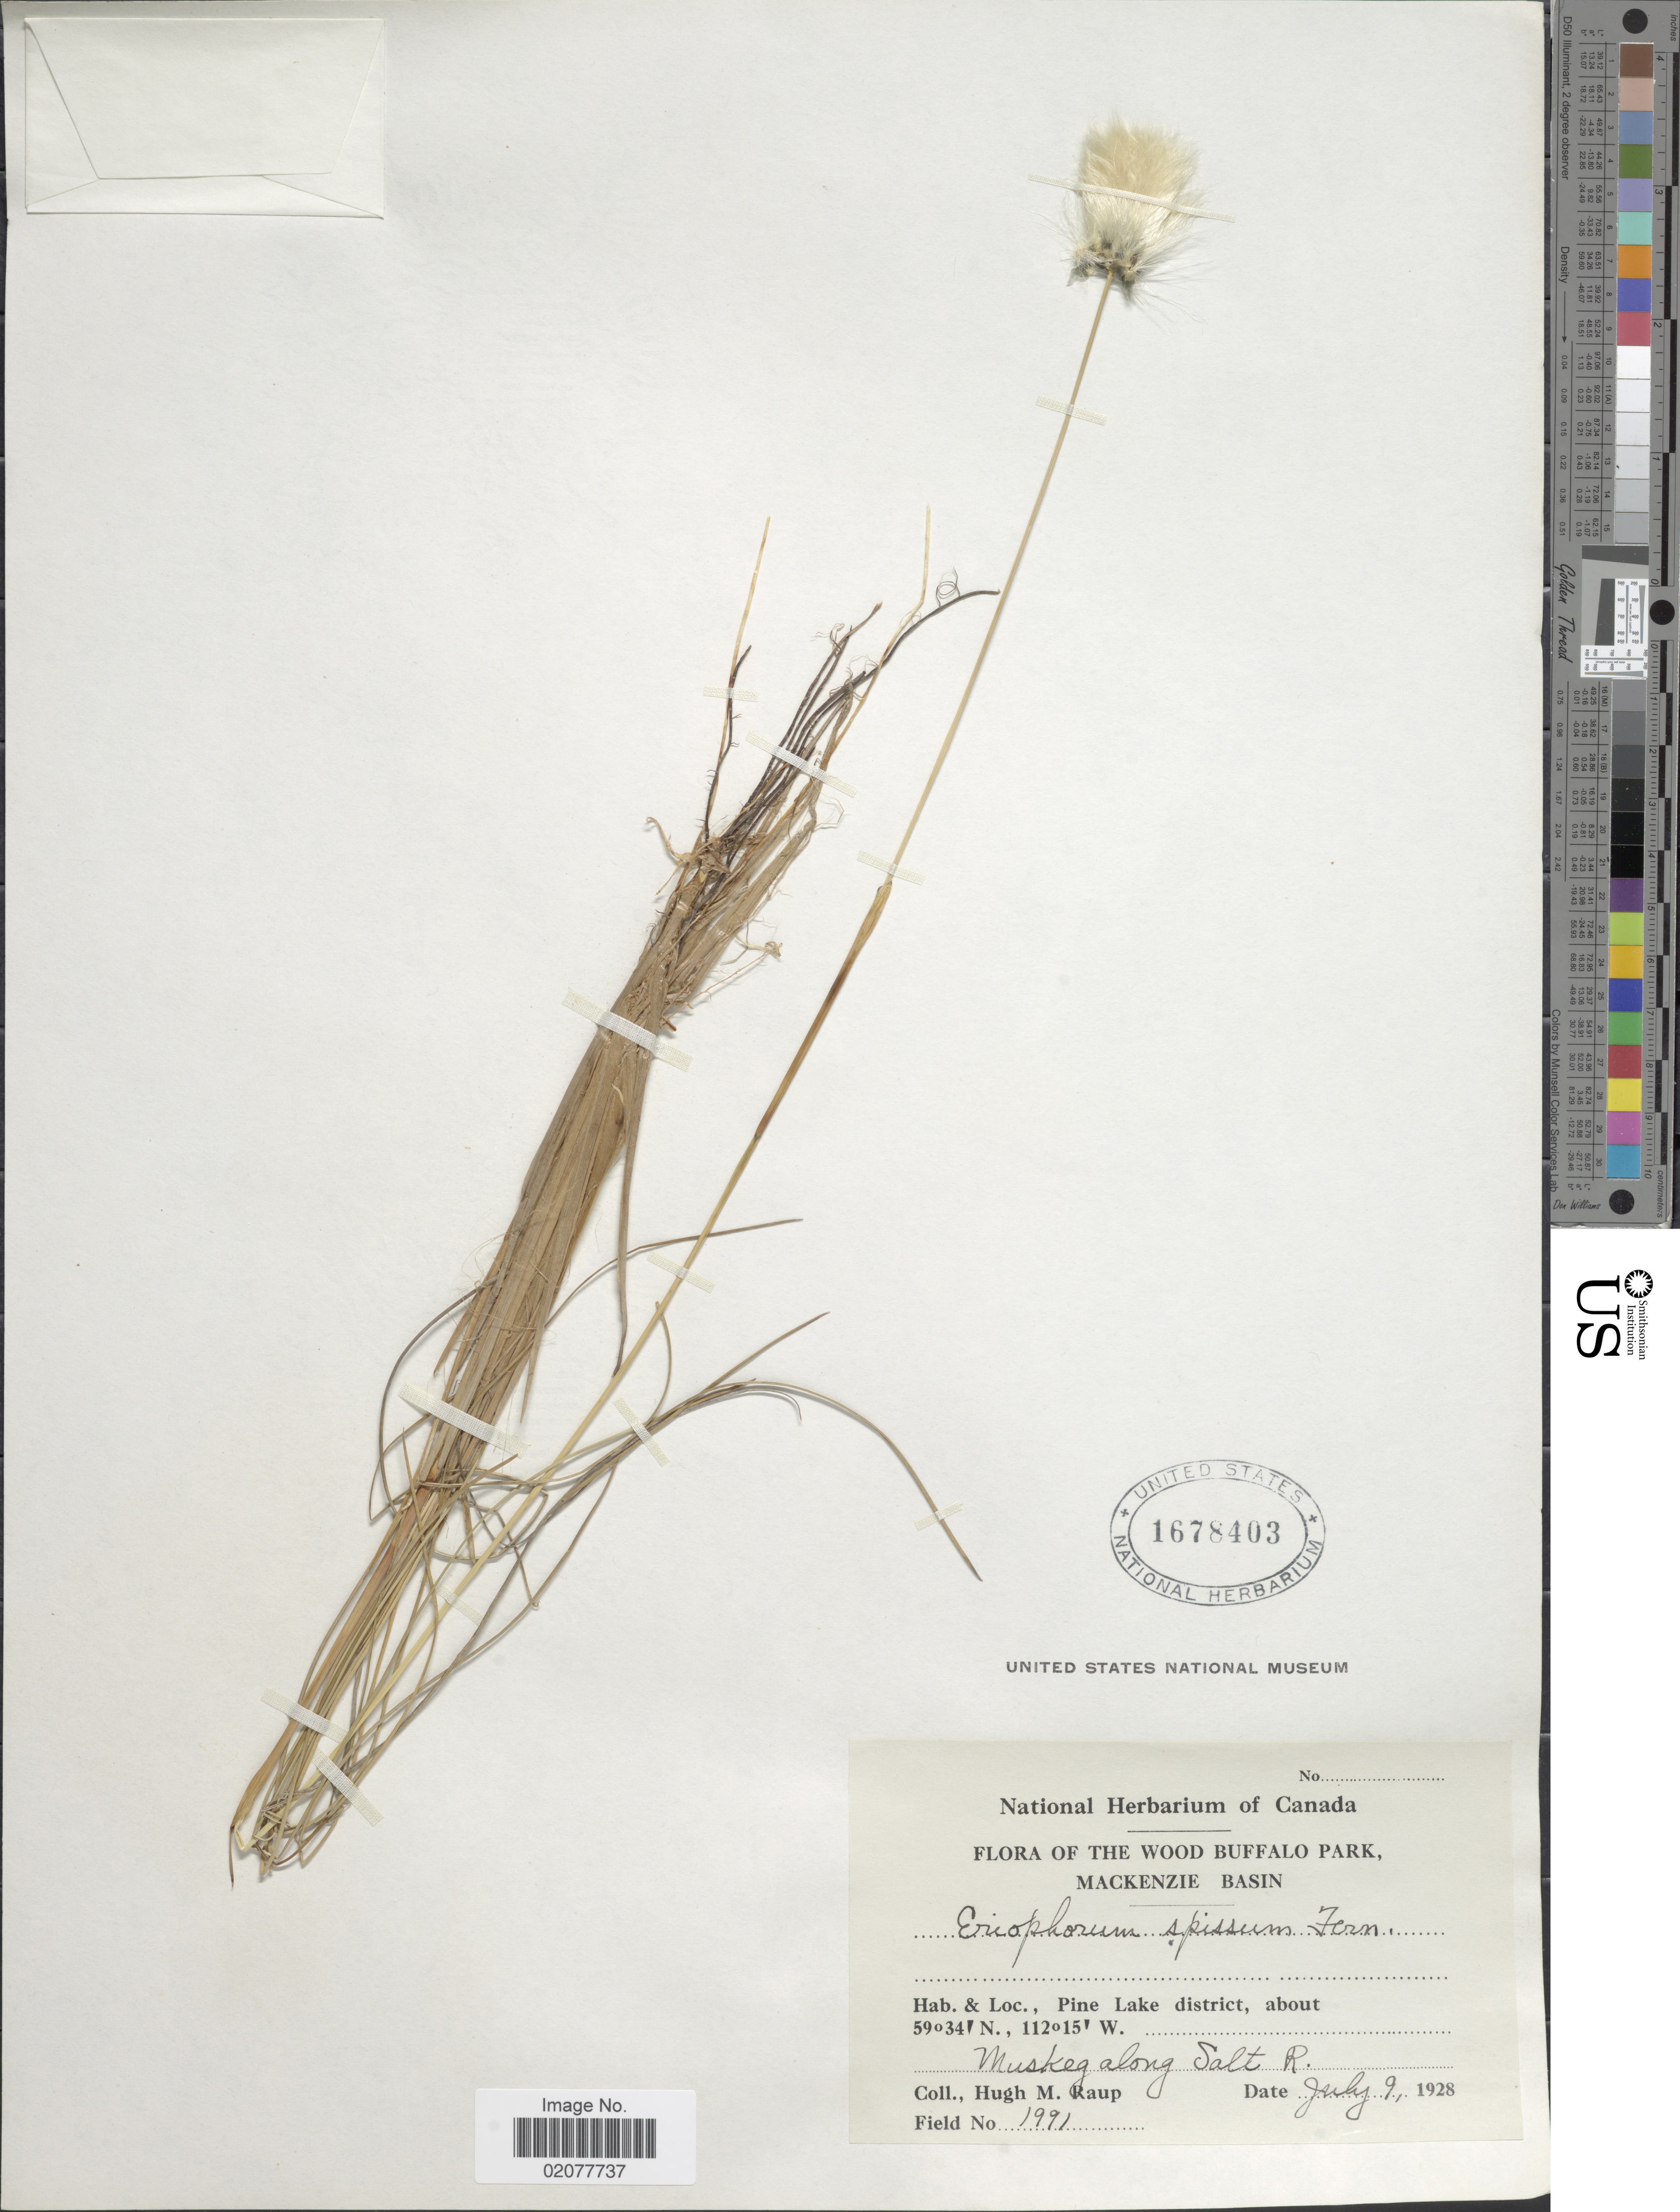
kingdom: Plantae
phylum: Tracheophyta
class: Liliopsida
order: Poales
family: Cyperaceae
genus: Eriophorum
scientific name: Eriophorum spissum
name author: Fernald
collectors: H. Raup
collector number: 1991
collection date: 1928-07-09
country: Canada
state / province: Alberta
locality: Pine Lake district. Muskeg along Salt R. Wood Buffalo Park. Mackenzie Basin.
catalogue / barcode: US 1678403